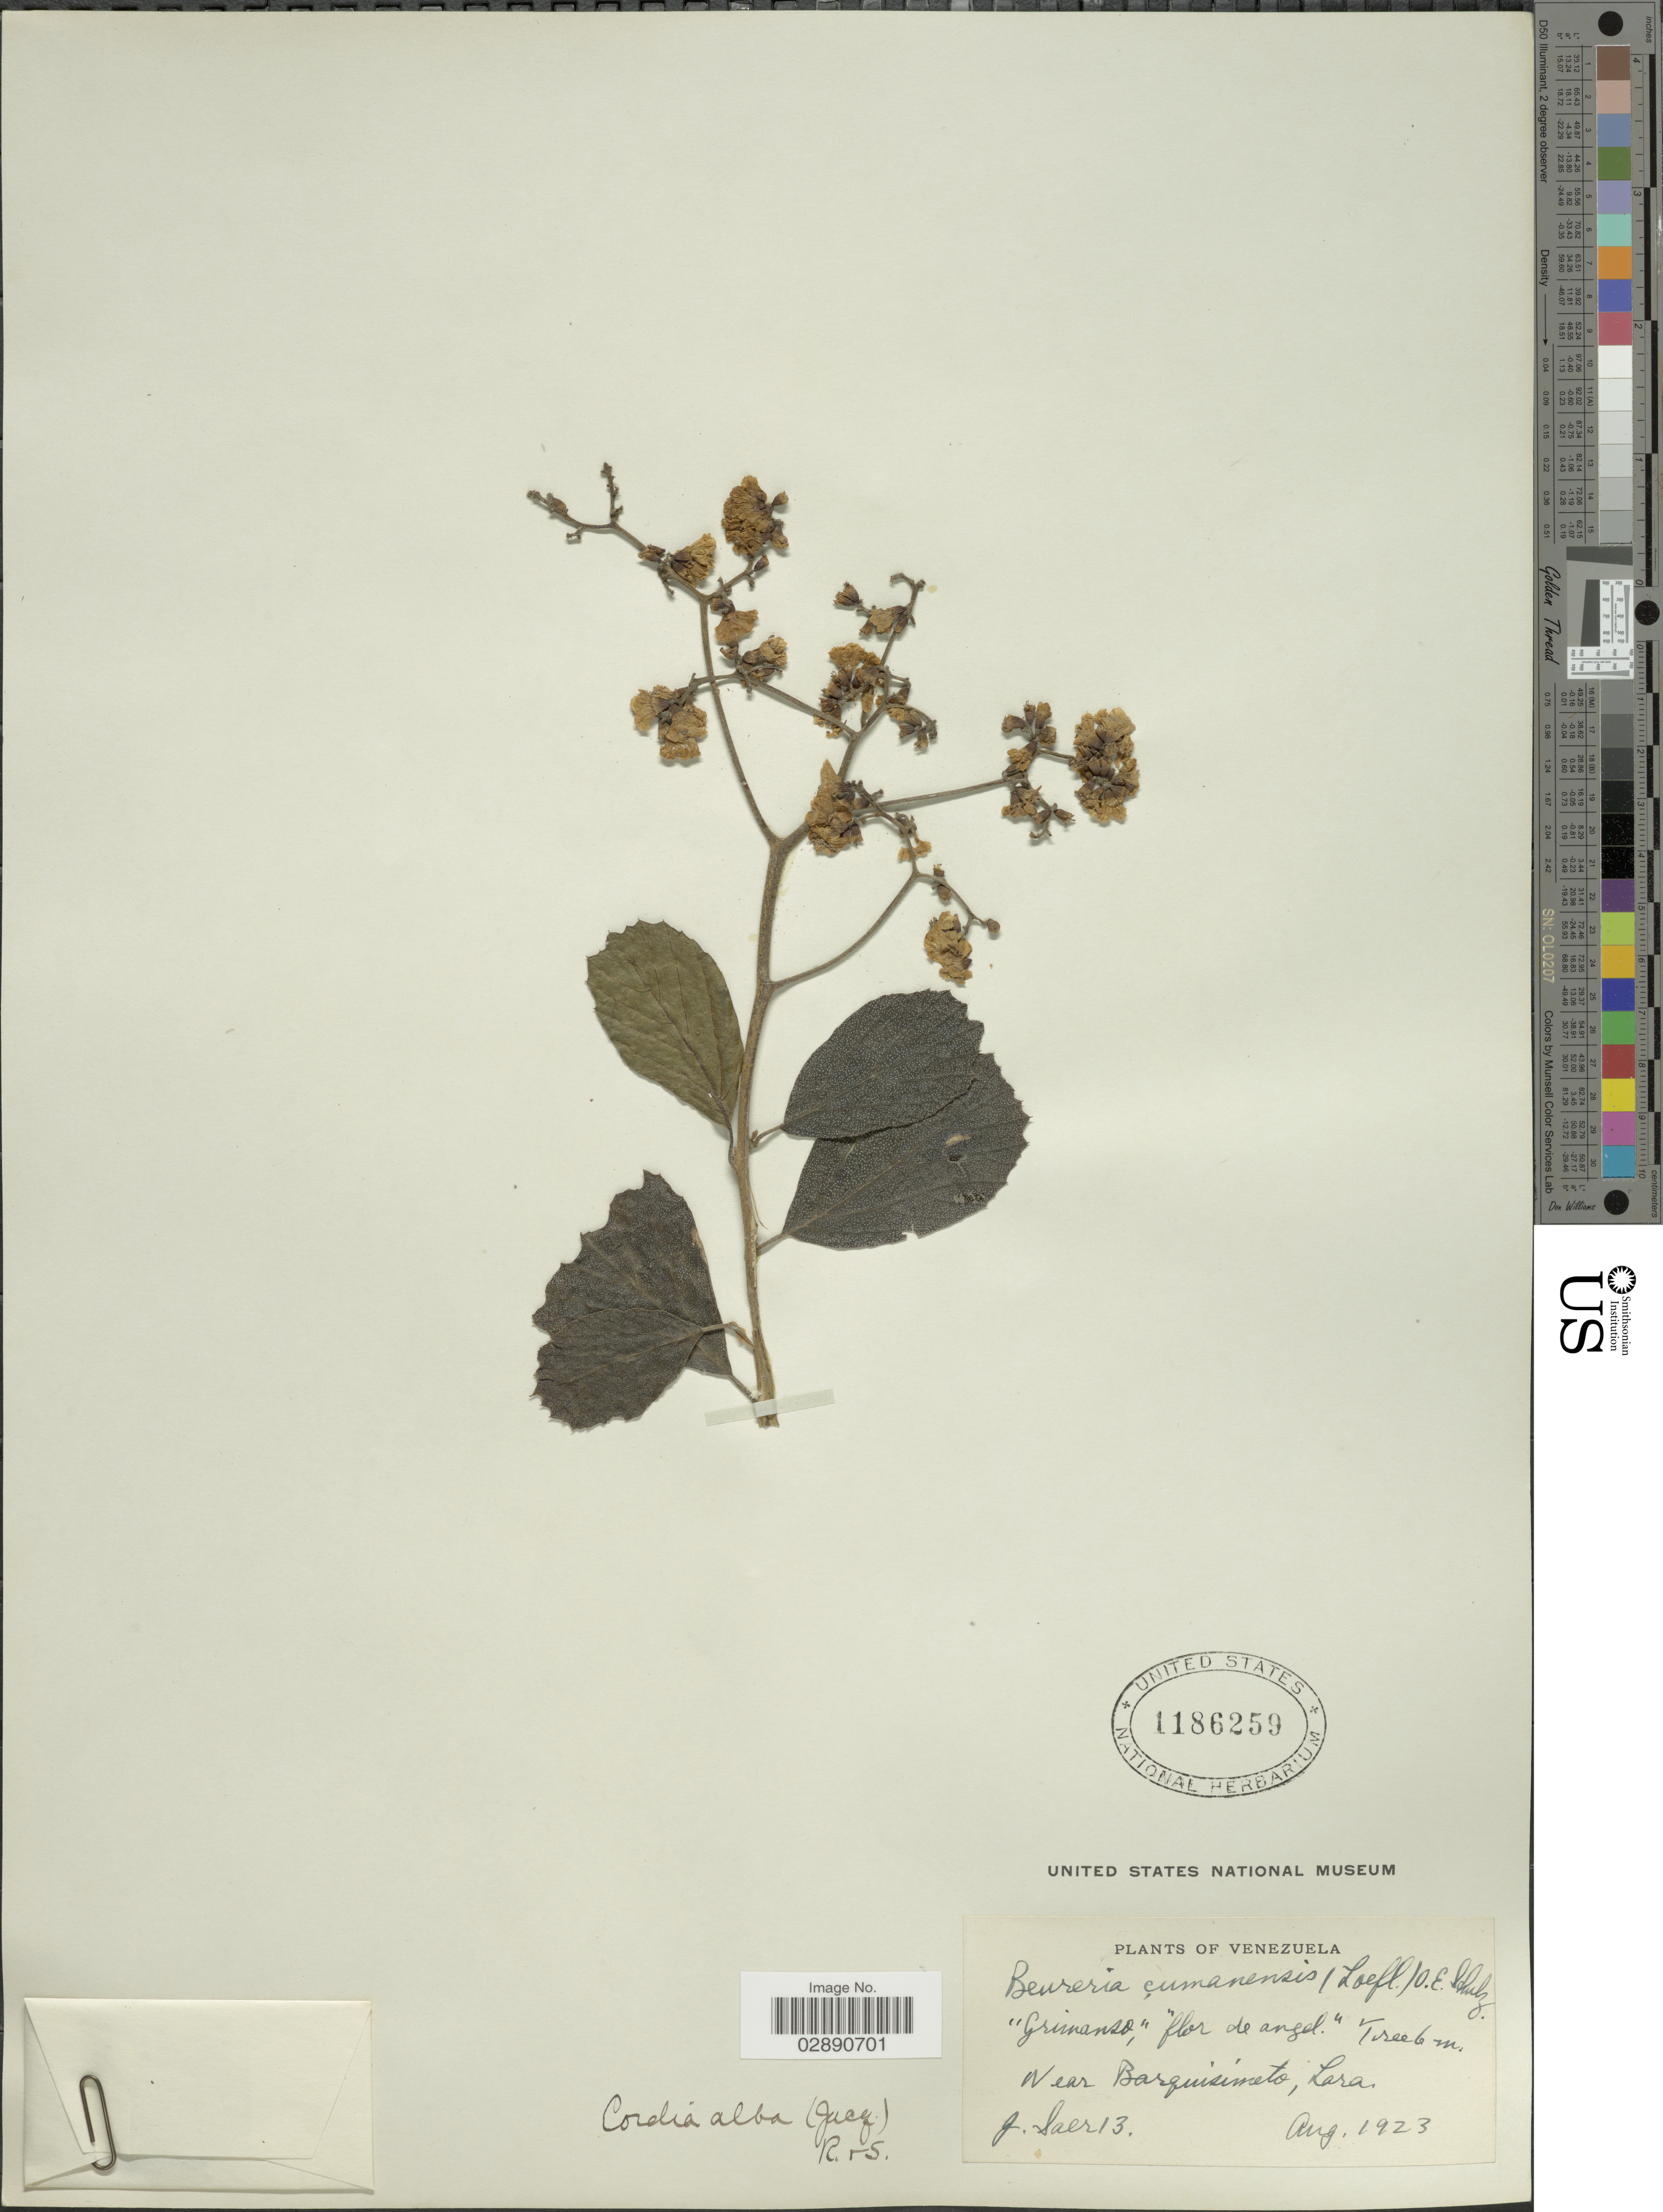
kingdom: Plantae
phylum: Tracheophyta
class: Magnoliopsida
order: Boraginales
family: Cordiaceae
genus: Cordia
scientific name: Cordia dentata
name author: Poir.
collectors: J. Saer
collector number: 13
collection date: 1923-08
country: Venezuela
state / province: Lara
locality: Near Barquisimeto.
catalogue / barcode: US 1186259